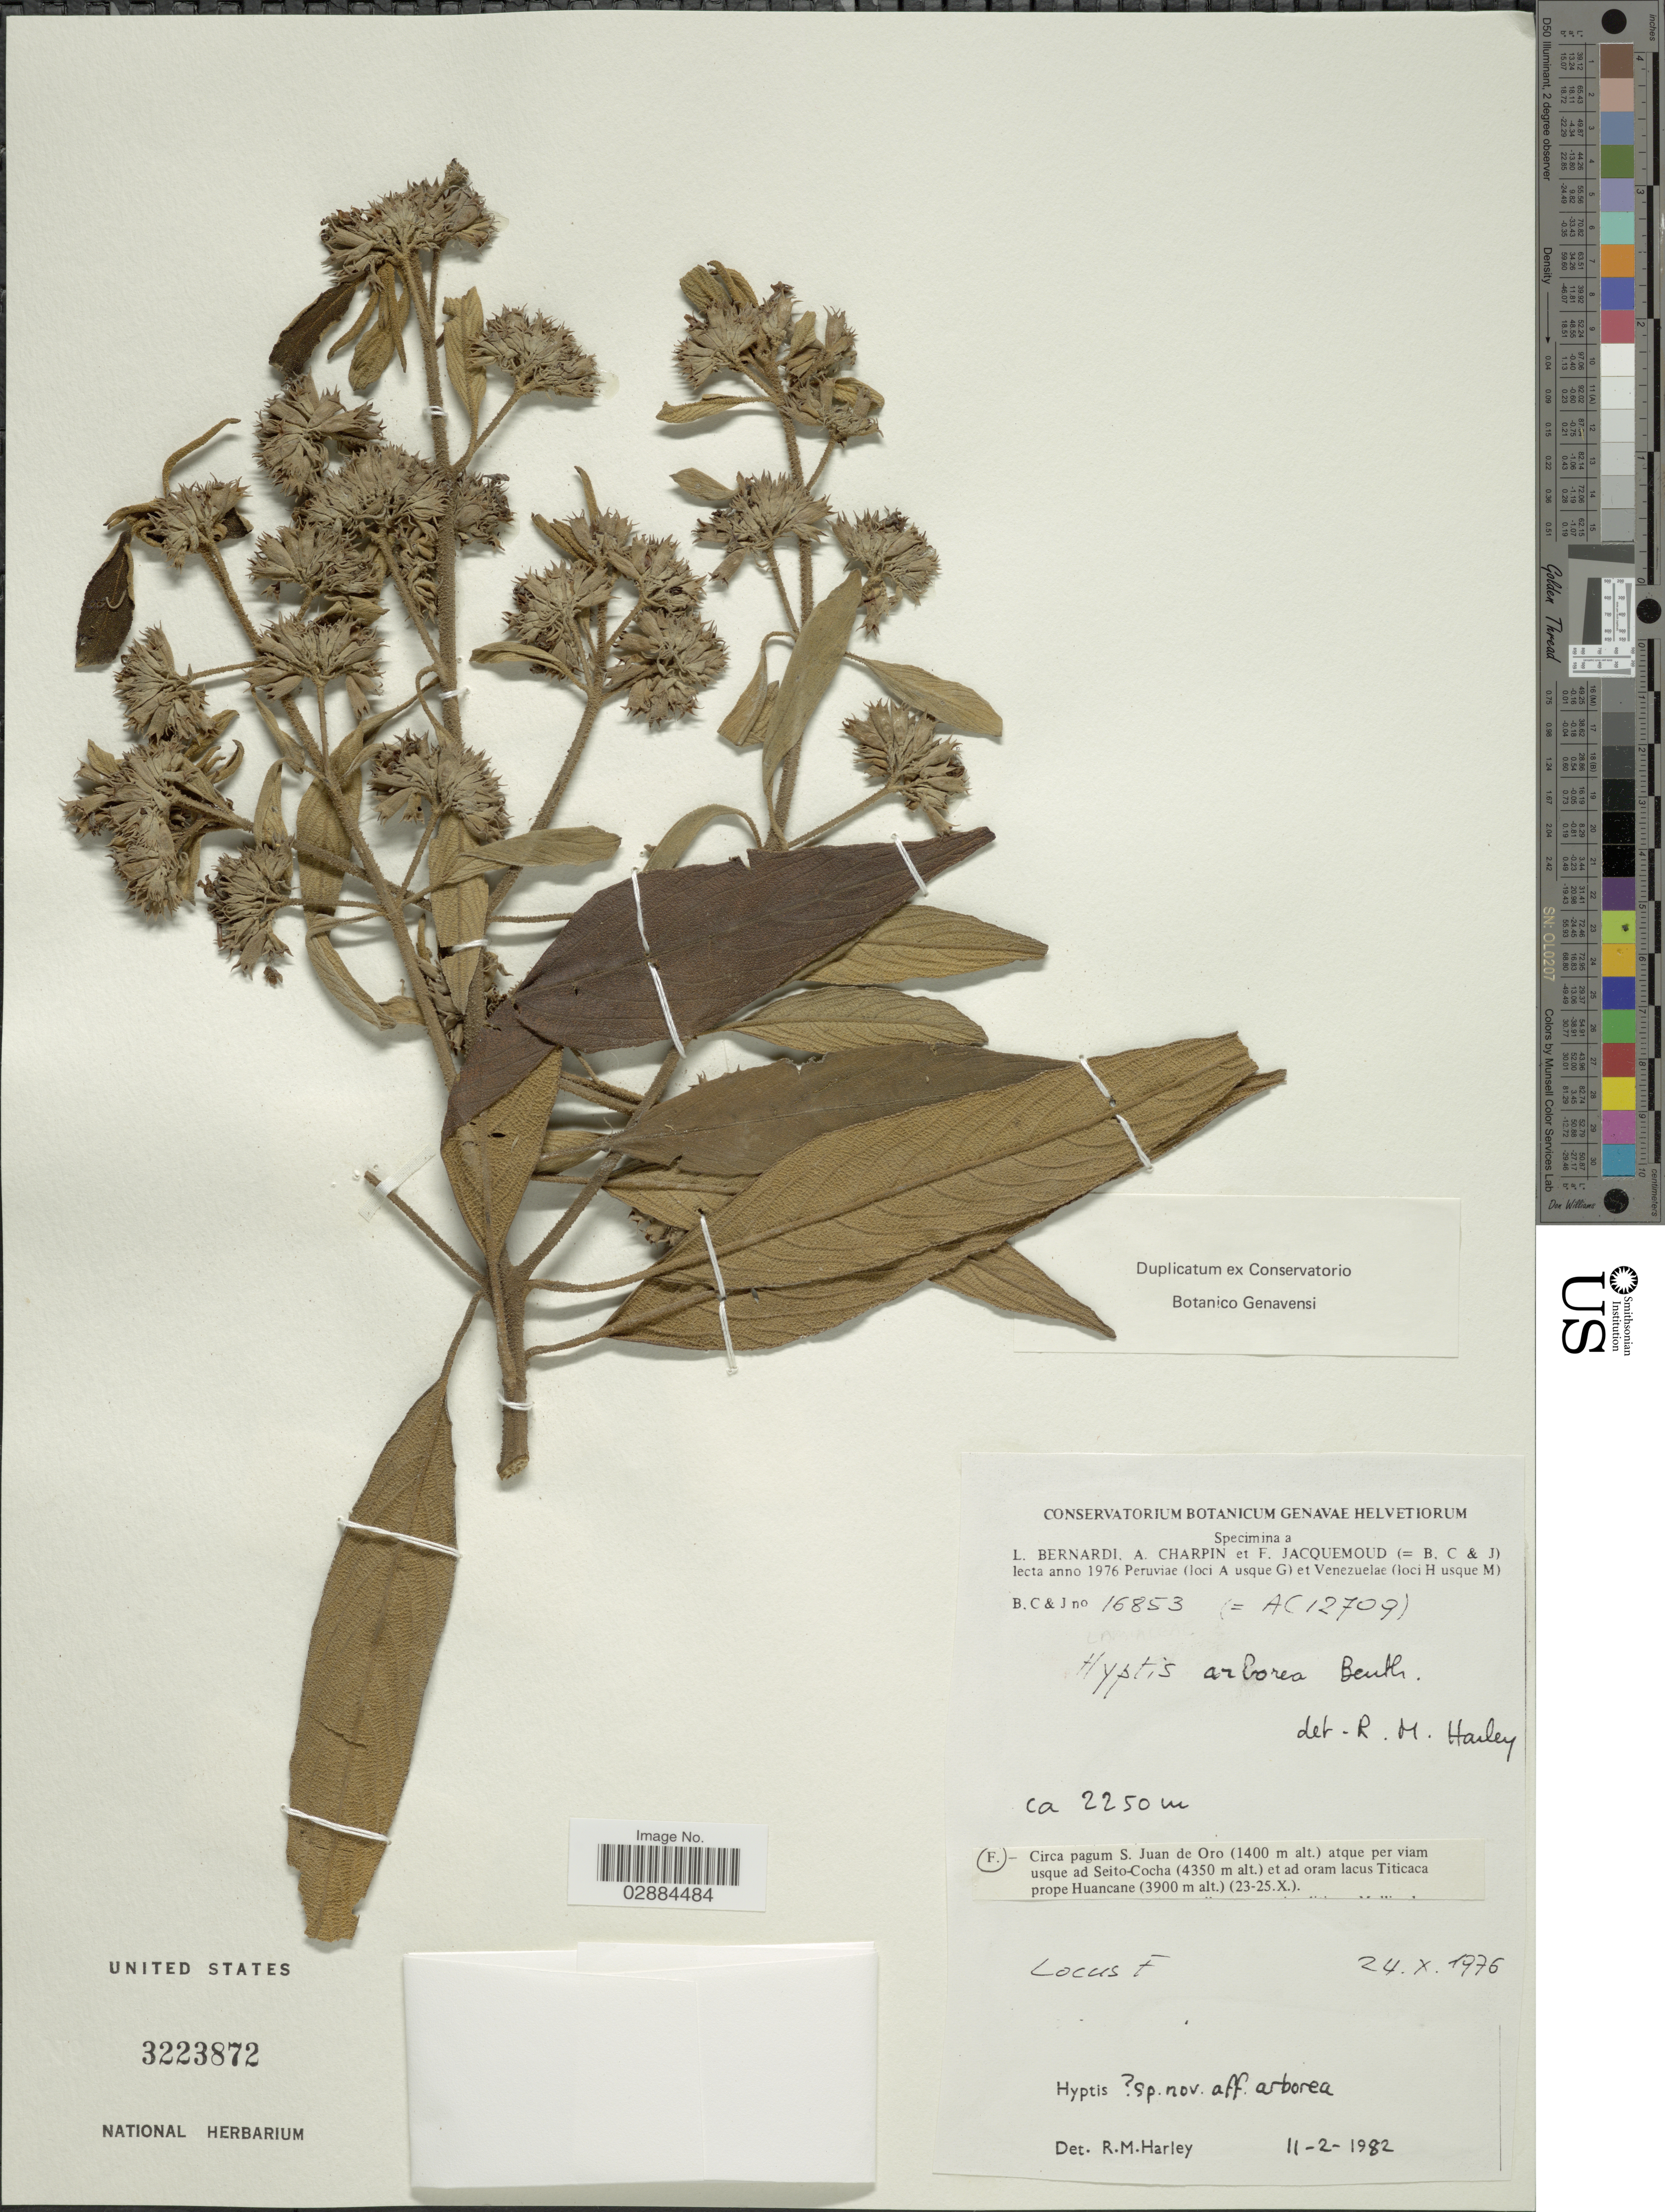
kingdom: Plantae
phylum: Tracheophyta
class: Magnoliopsida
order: Lamiales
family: Lamiaceae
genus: Hyptidendron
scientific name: Hyptidendron arboreum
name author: (Benth.) Harley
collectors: L. Bernardi, A. Charpin & F. Jacquemoud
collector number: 16853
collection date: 1976-10-24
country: Peru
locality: Circa pagum S. Juan de Oro, atque per viam usque ad Seito-Cocha, et ad oram lacus Titicaca prope Huancane.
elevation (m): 2250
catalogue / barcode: US 3223872